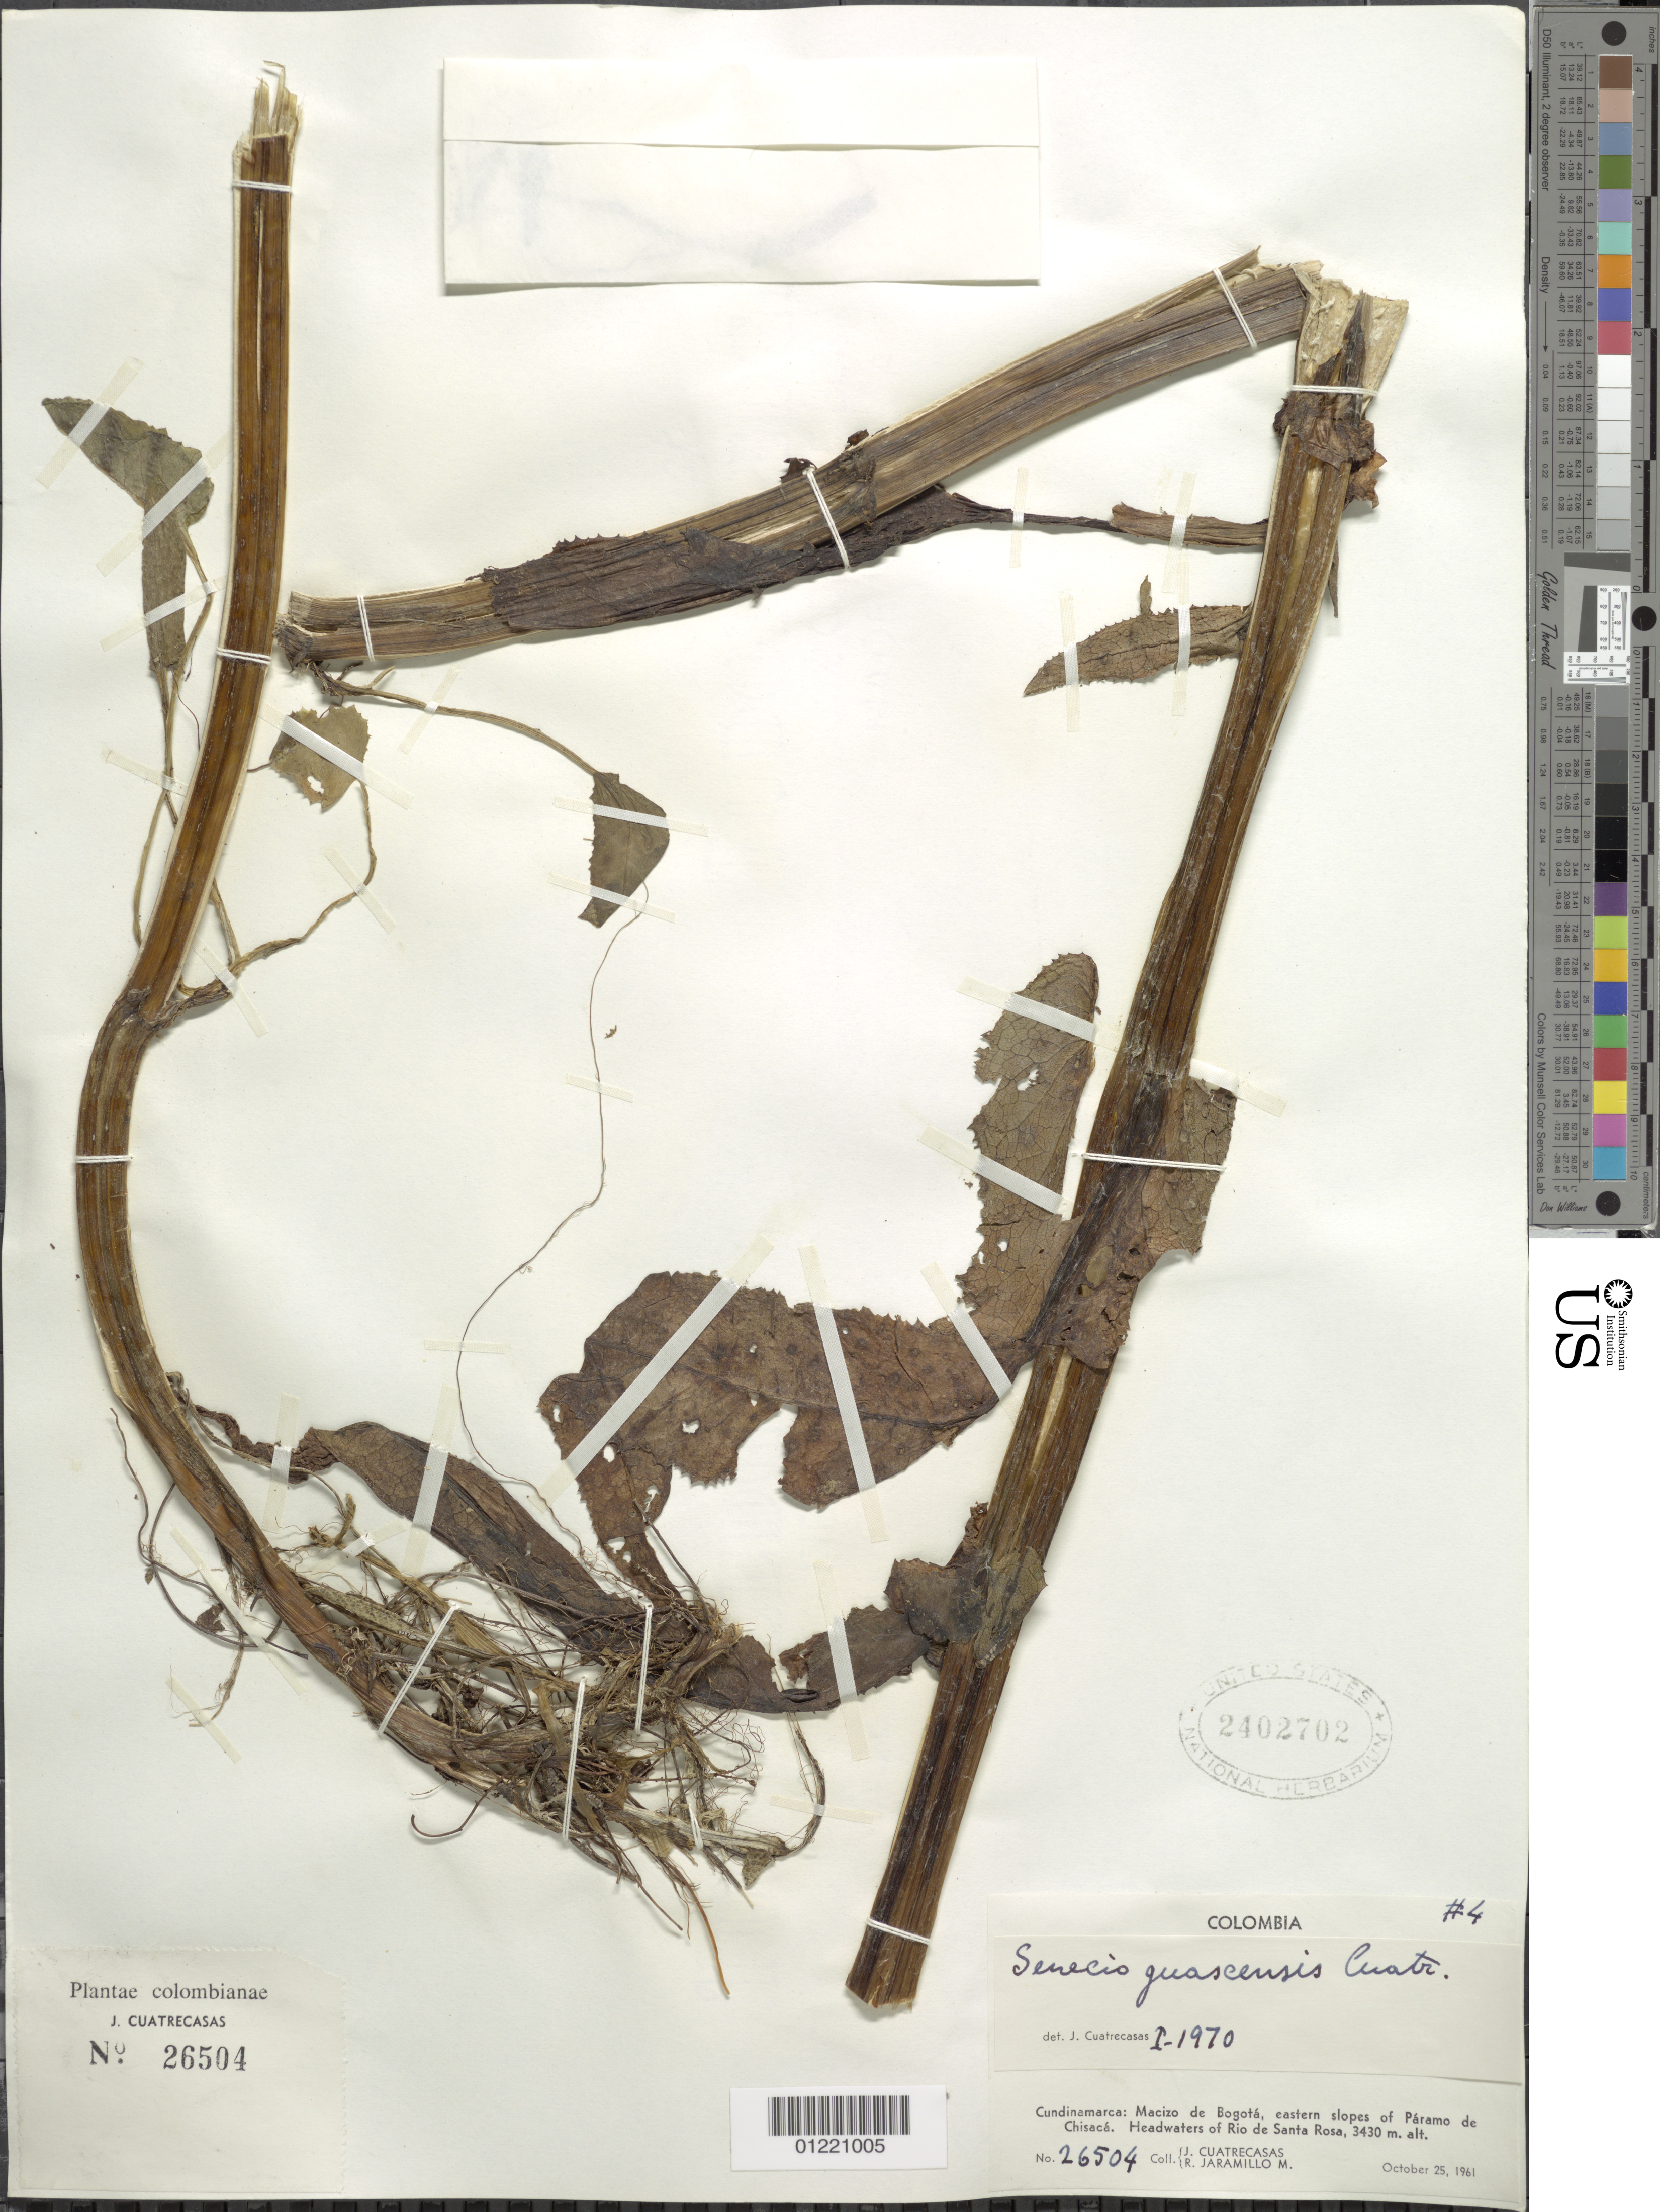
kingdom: Plantae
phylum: Tracheophyta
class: Magnoliopsida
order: Asterales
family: Asteraceae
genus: Senecio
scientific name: Senecio guascensis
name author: Cuatrec.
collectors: J. Cuatrecasas & R. Jaramillo M.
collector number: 26504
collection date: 1961-10-25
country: Colombia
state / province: Cundinamarca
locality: Macizo de Bogotá (Bogota Massif), eastern slopes of Paramo de Chisaca. Headwaters of Rio de Santa Rosa.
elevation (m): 3430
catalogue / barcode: US 2402702